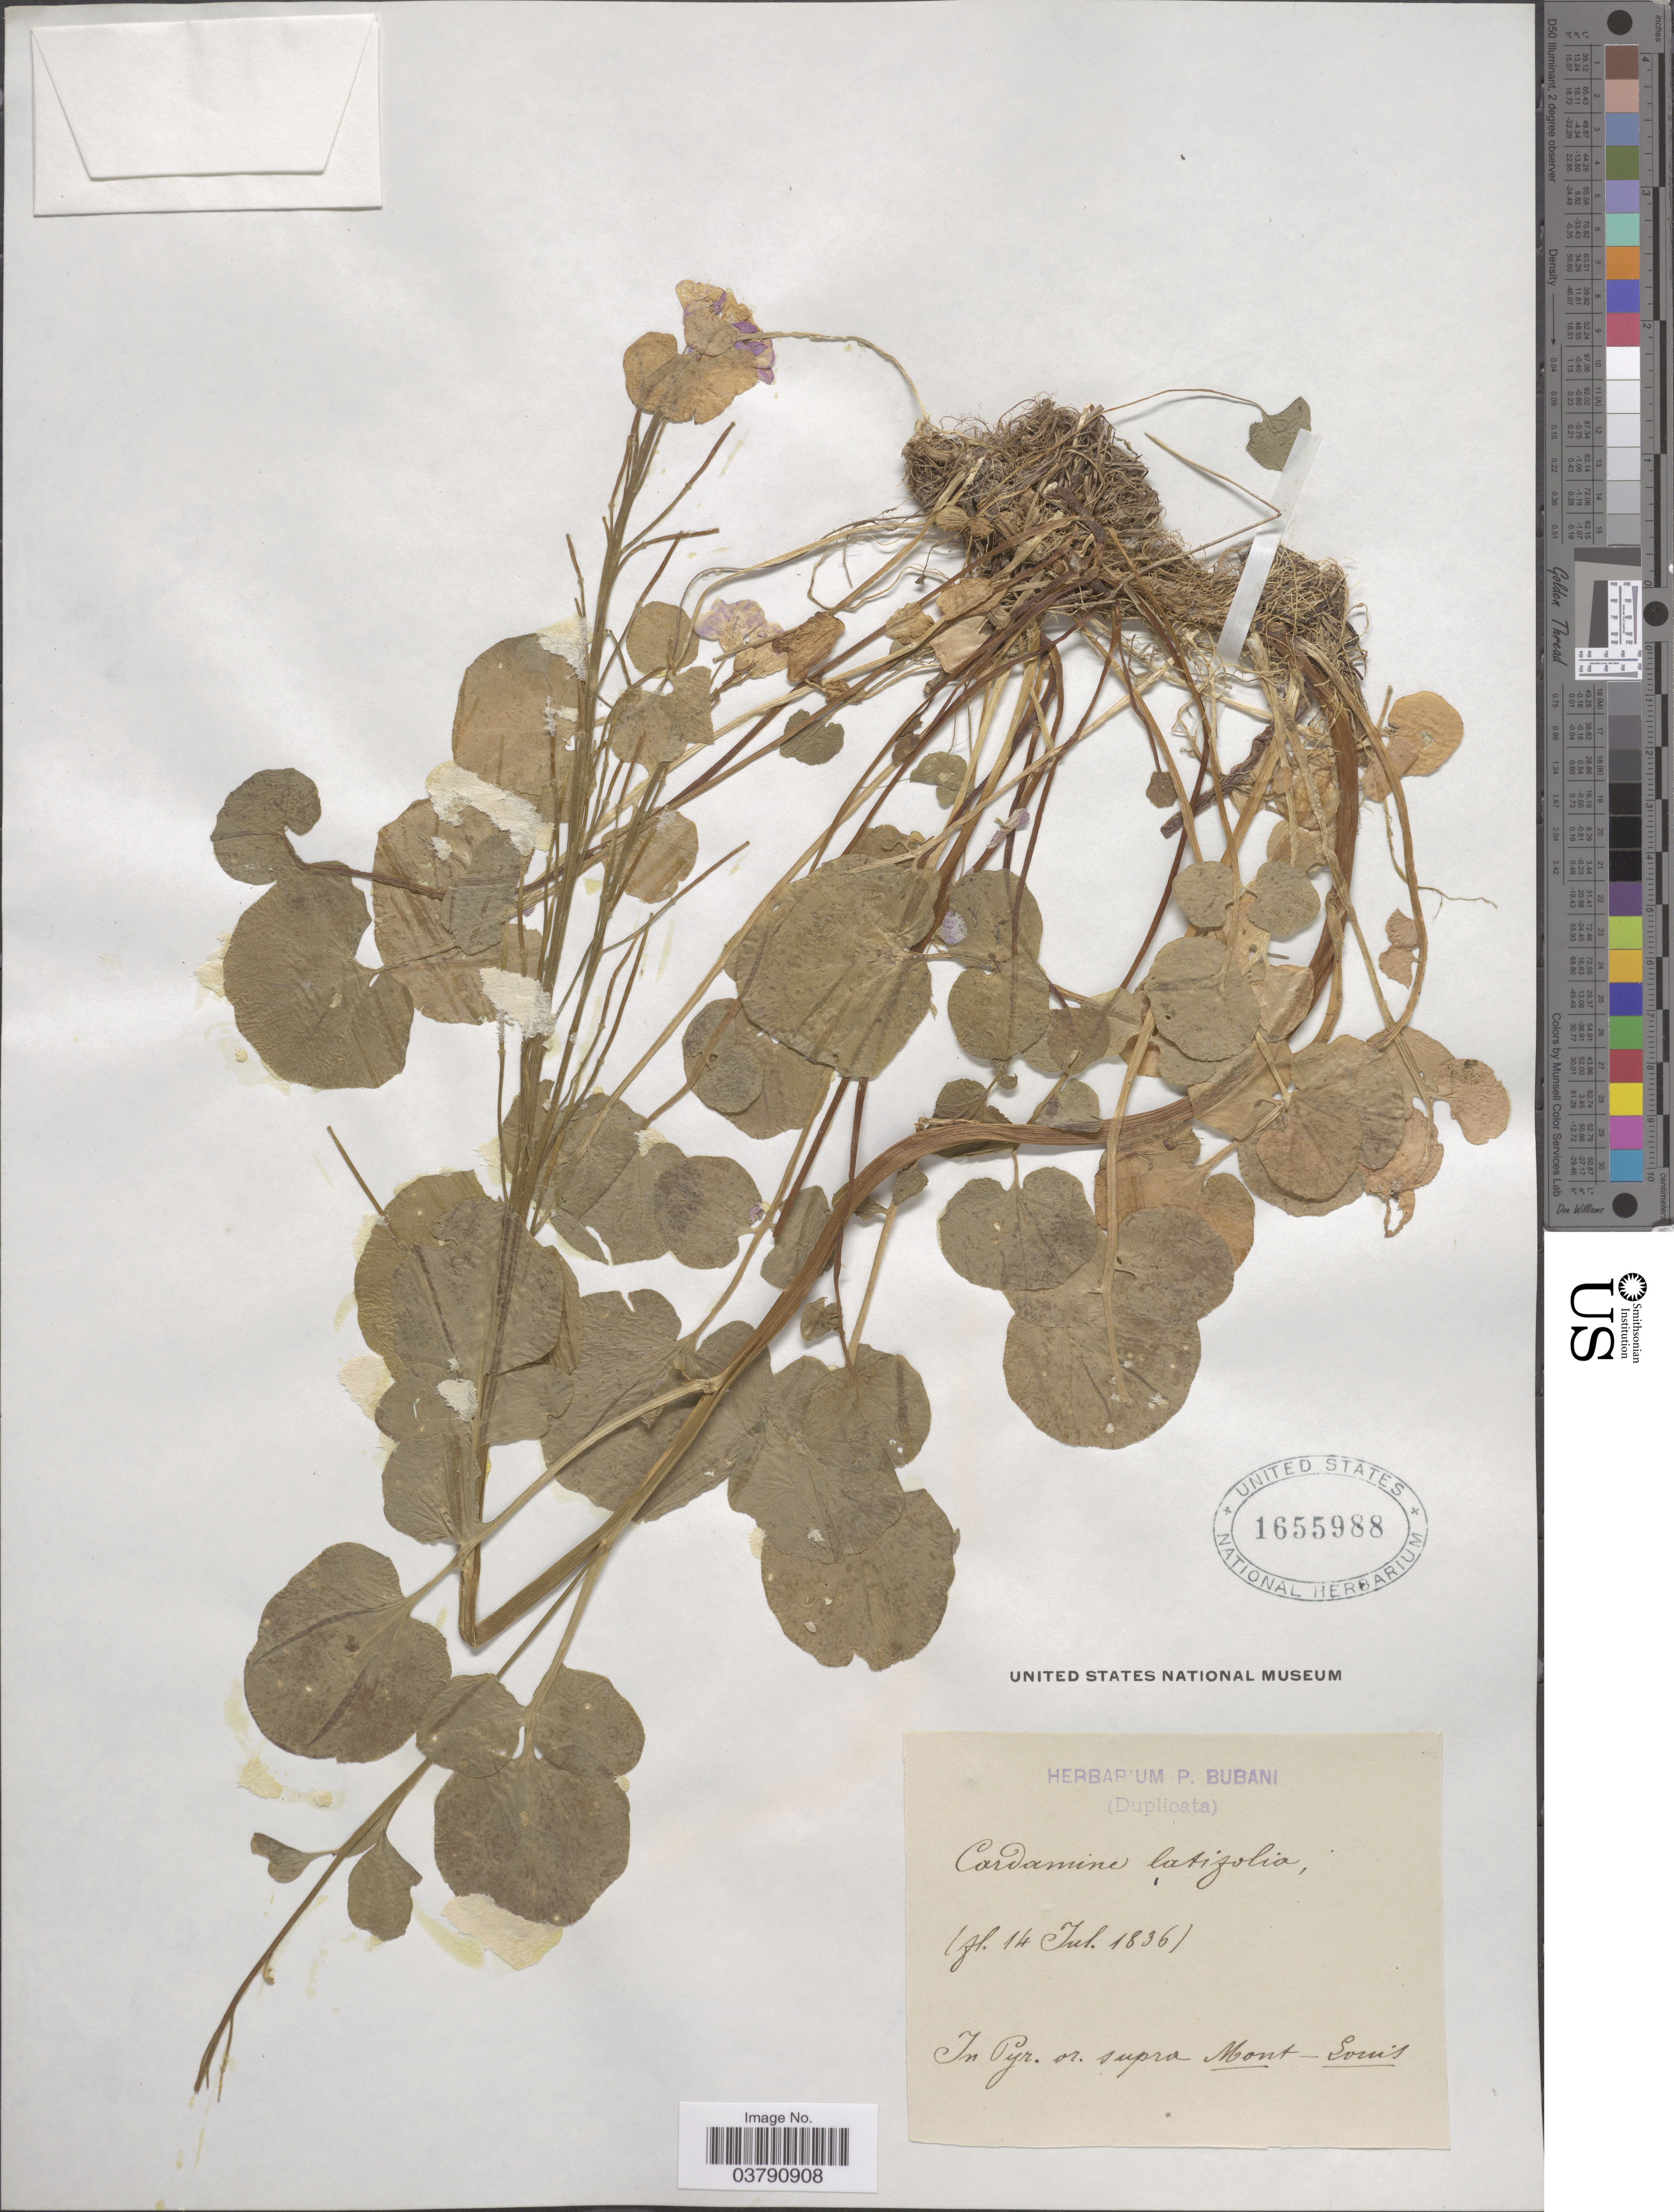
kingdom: Plantae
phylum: Tracheophyta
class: Magnoliopsida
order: Brassicales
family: Brassicaceae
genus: Cardamine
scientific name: Cardamine latifolia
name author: Vahl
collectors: ex herb. P. Bubani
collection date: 1836-07-14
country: France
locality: In Pyr. or. supra Mont-Louis.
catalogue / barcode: US 1655988